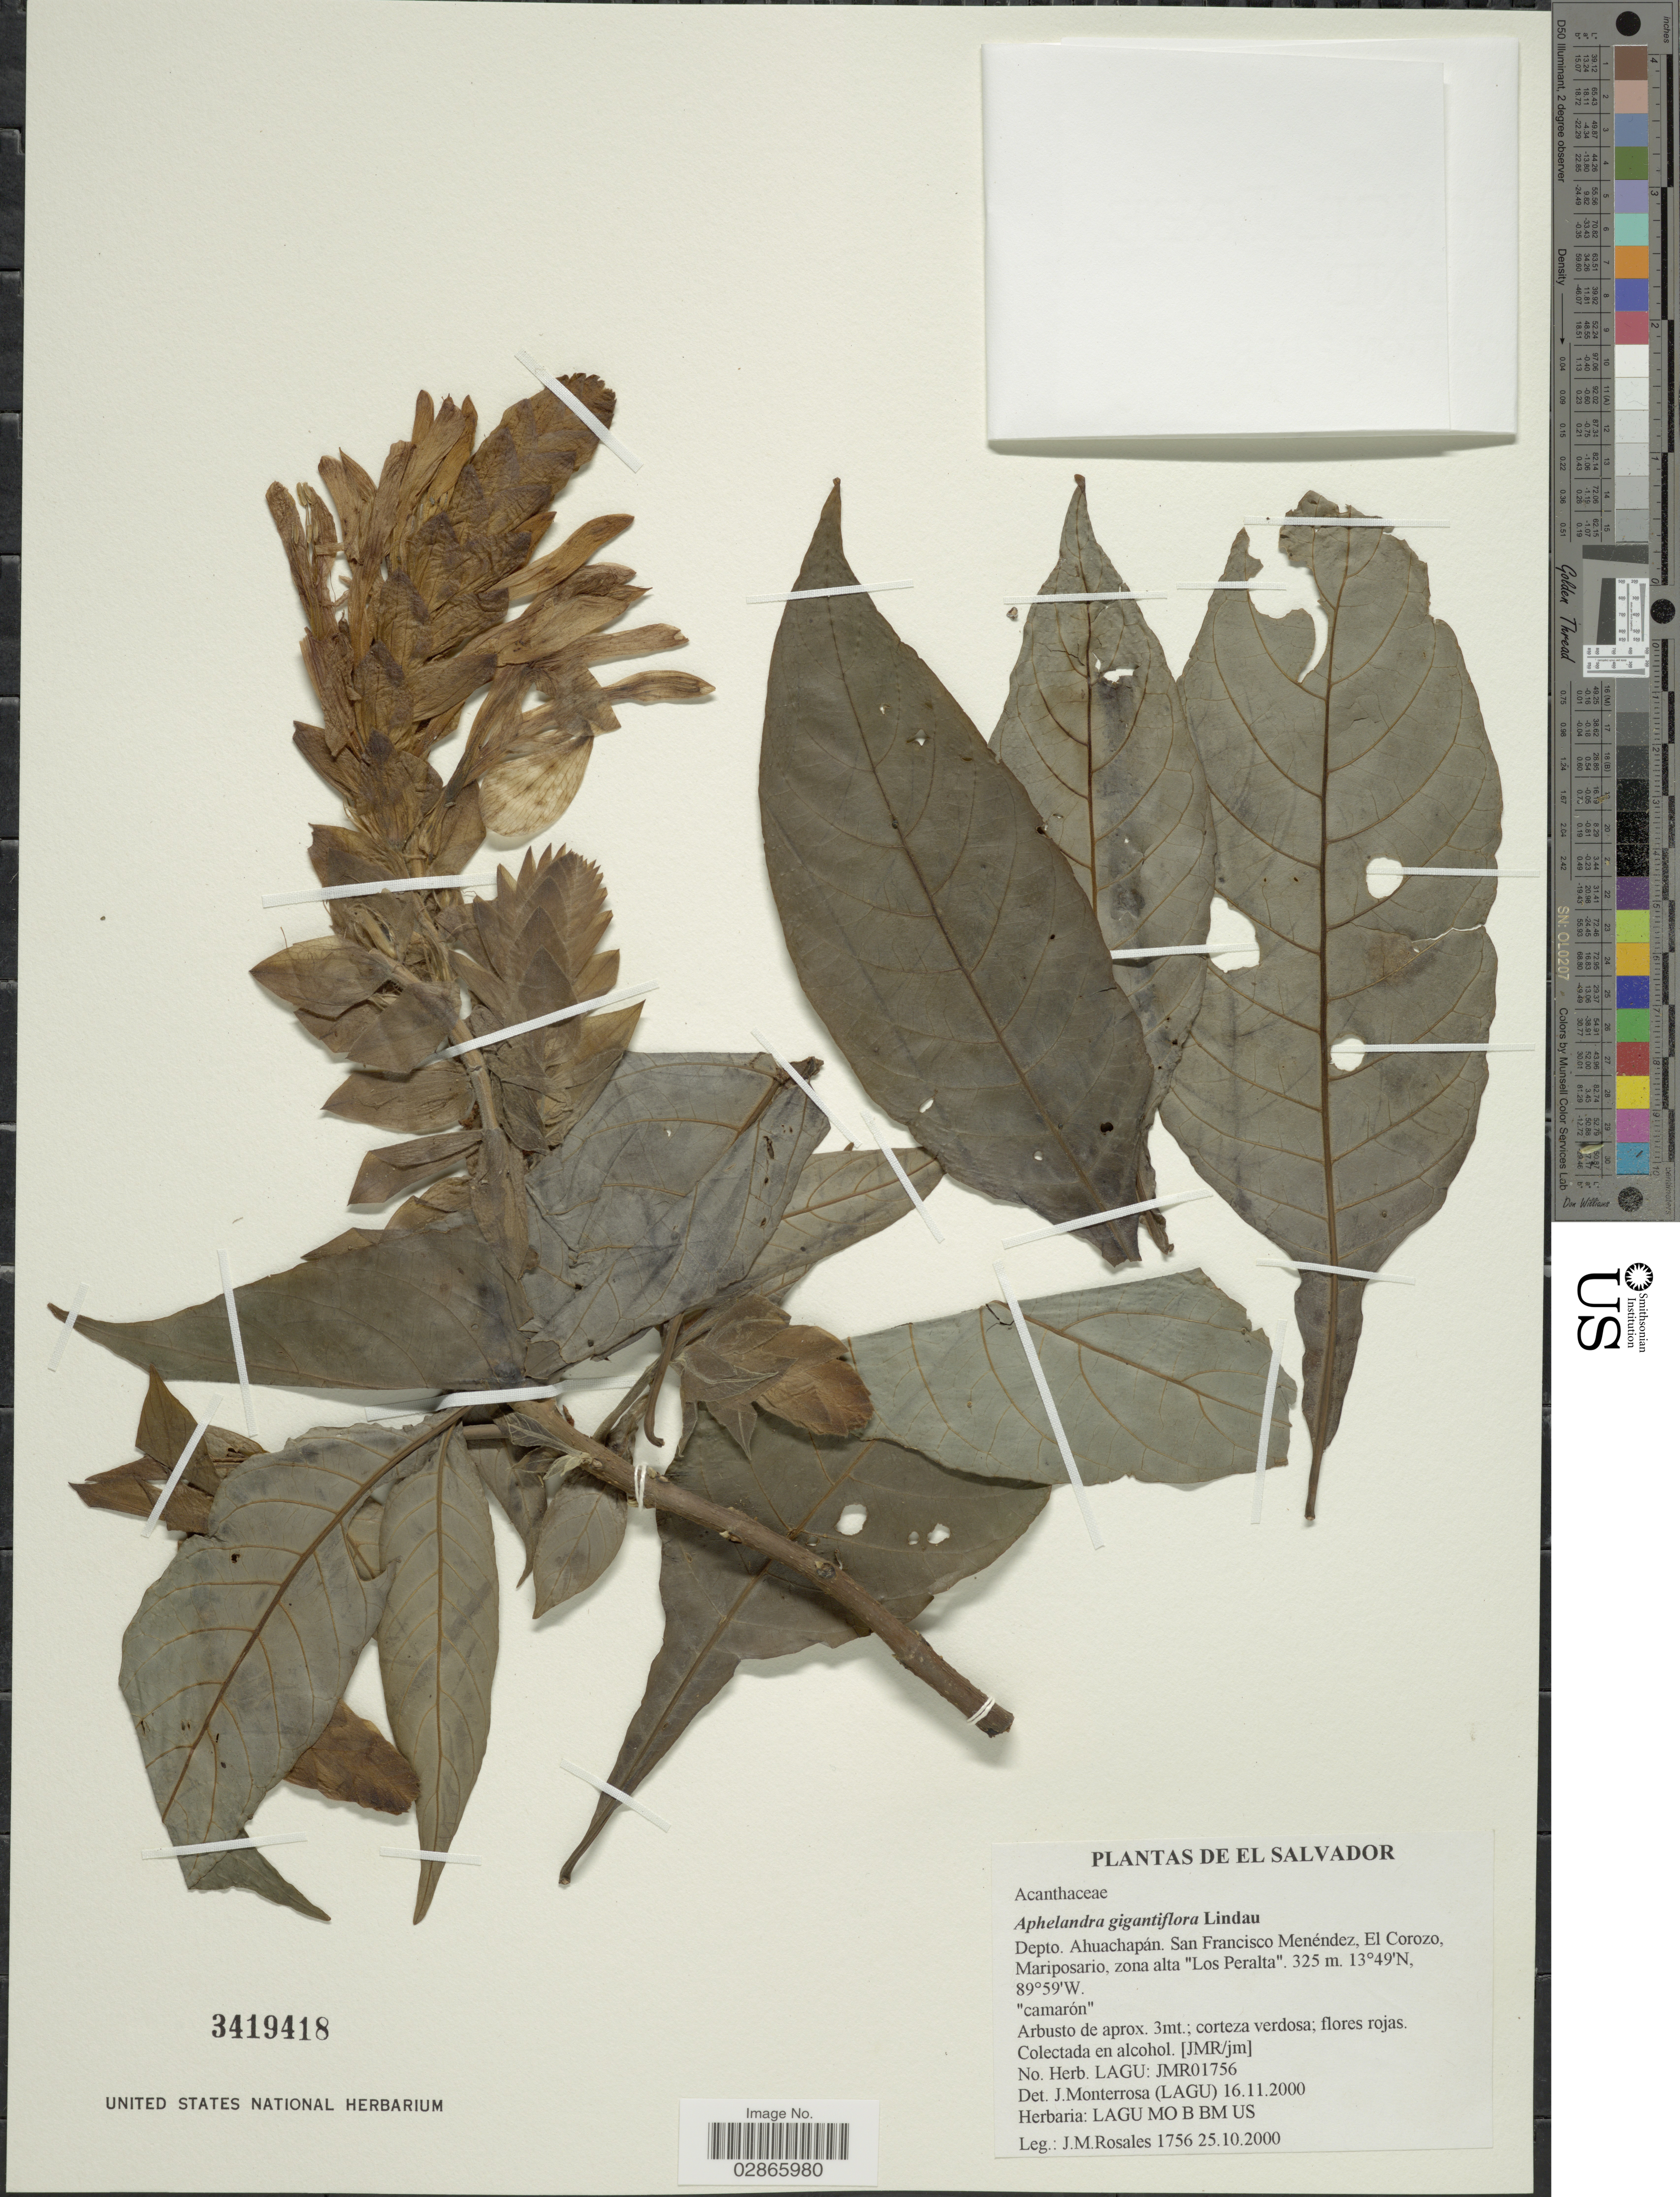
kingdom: Plantae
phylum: Tracheophyta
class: Magnoliopsida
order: Lamiales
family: Acanthaceae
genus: Aphelandra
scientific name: Aphelandra gigantiflora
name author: Lindau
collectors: J. Rosales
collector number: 1756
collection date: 2000-10-25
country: El Salvador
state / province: Ahuachapan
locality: Depto. Ahuachapán. San Francisco Menéndez, El Corozo, Mariposario, zona alta "Los Peralta".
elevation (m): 325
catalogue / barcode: US 3419418